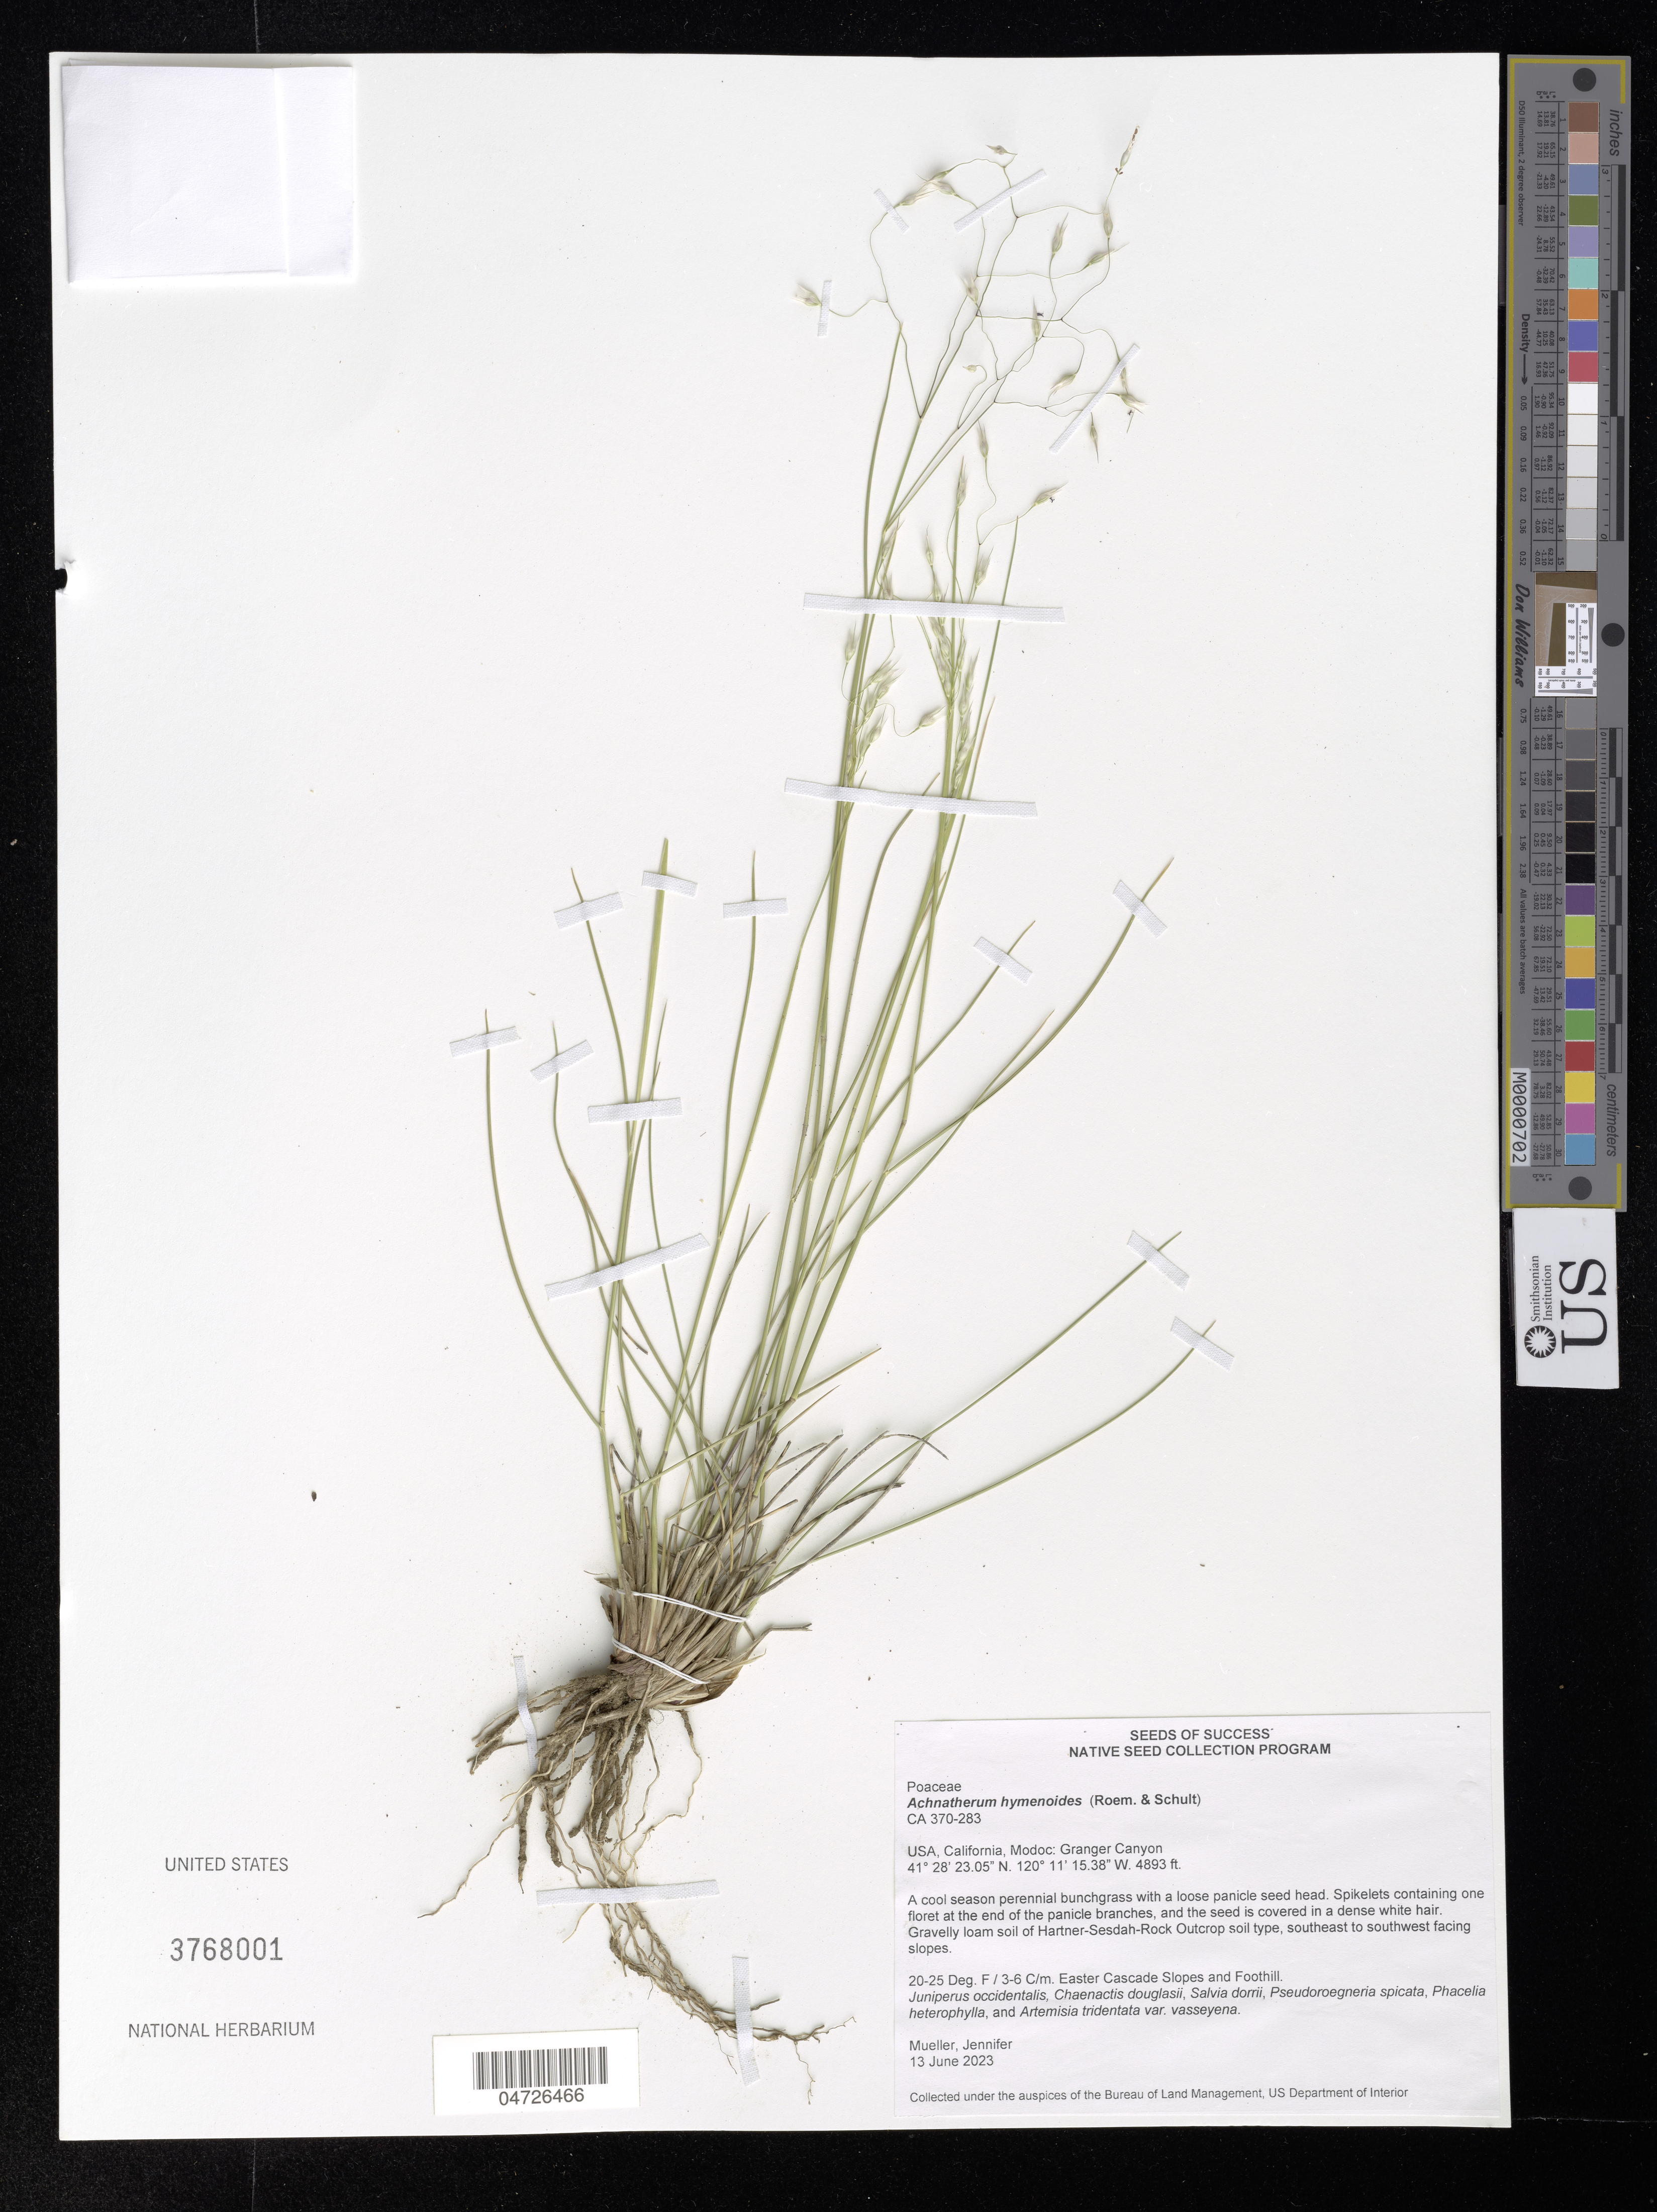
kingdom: Plantae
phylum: Tracheophyta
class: Liliopsida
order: Poales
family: Poaceae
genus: Achnatherum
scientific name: Achnatherum hymenoides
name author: (Roem. & Schult.) Barkworth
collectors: J. Mueller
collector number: CA 370-283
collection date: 2023-06-13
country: United States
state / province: California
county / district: Modoc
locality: Modoc: Granger Canyon.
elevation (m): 1491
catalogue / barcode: US 3768001